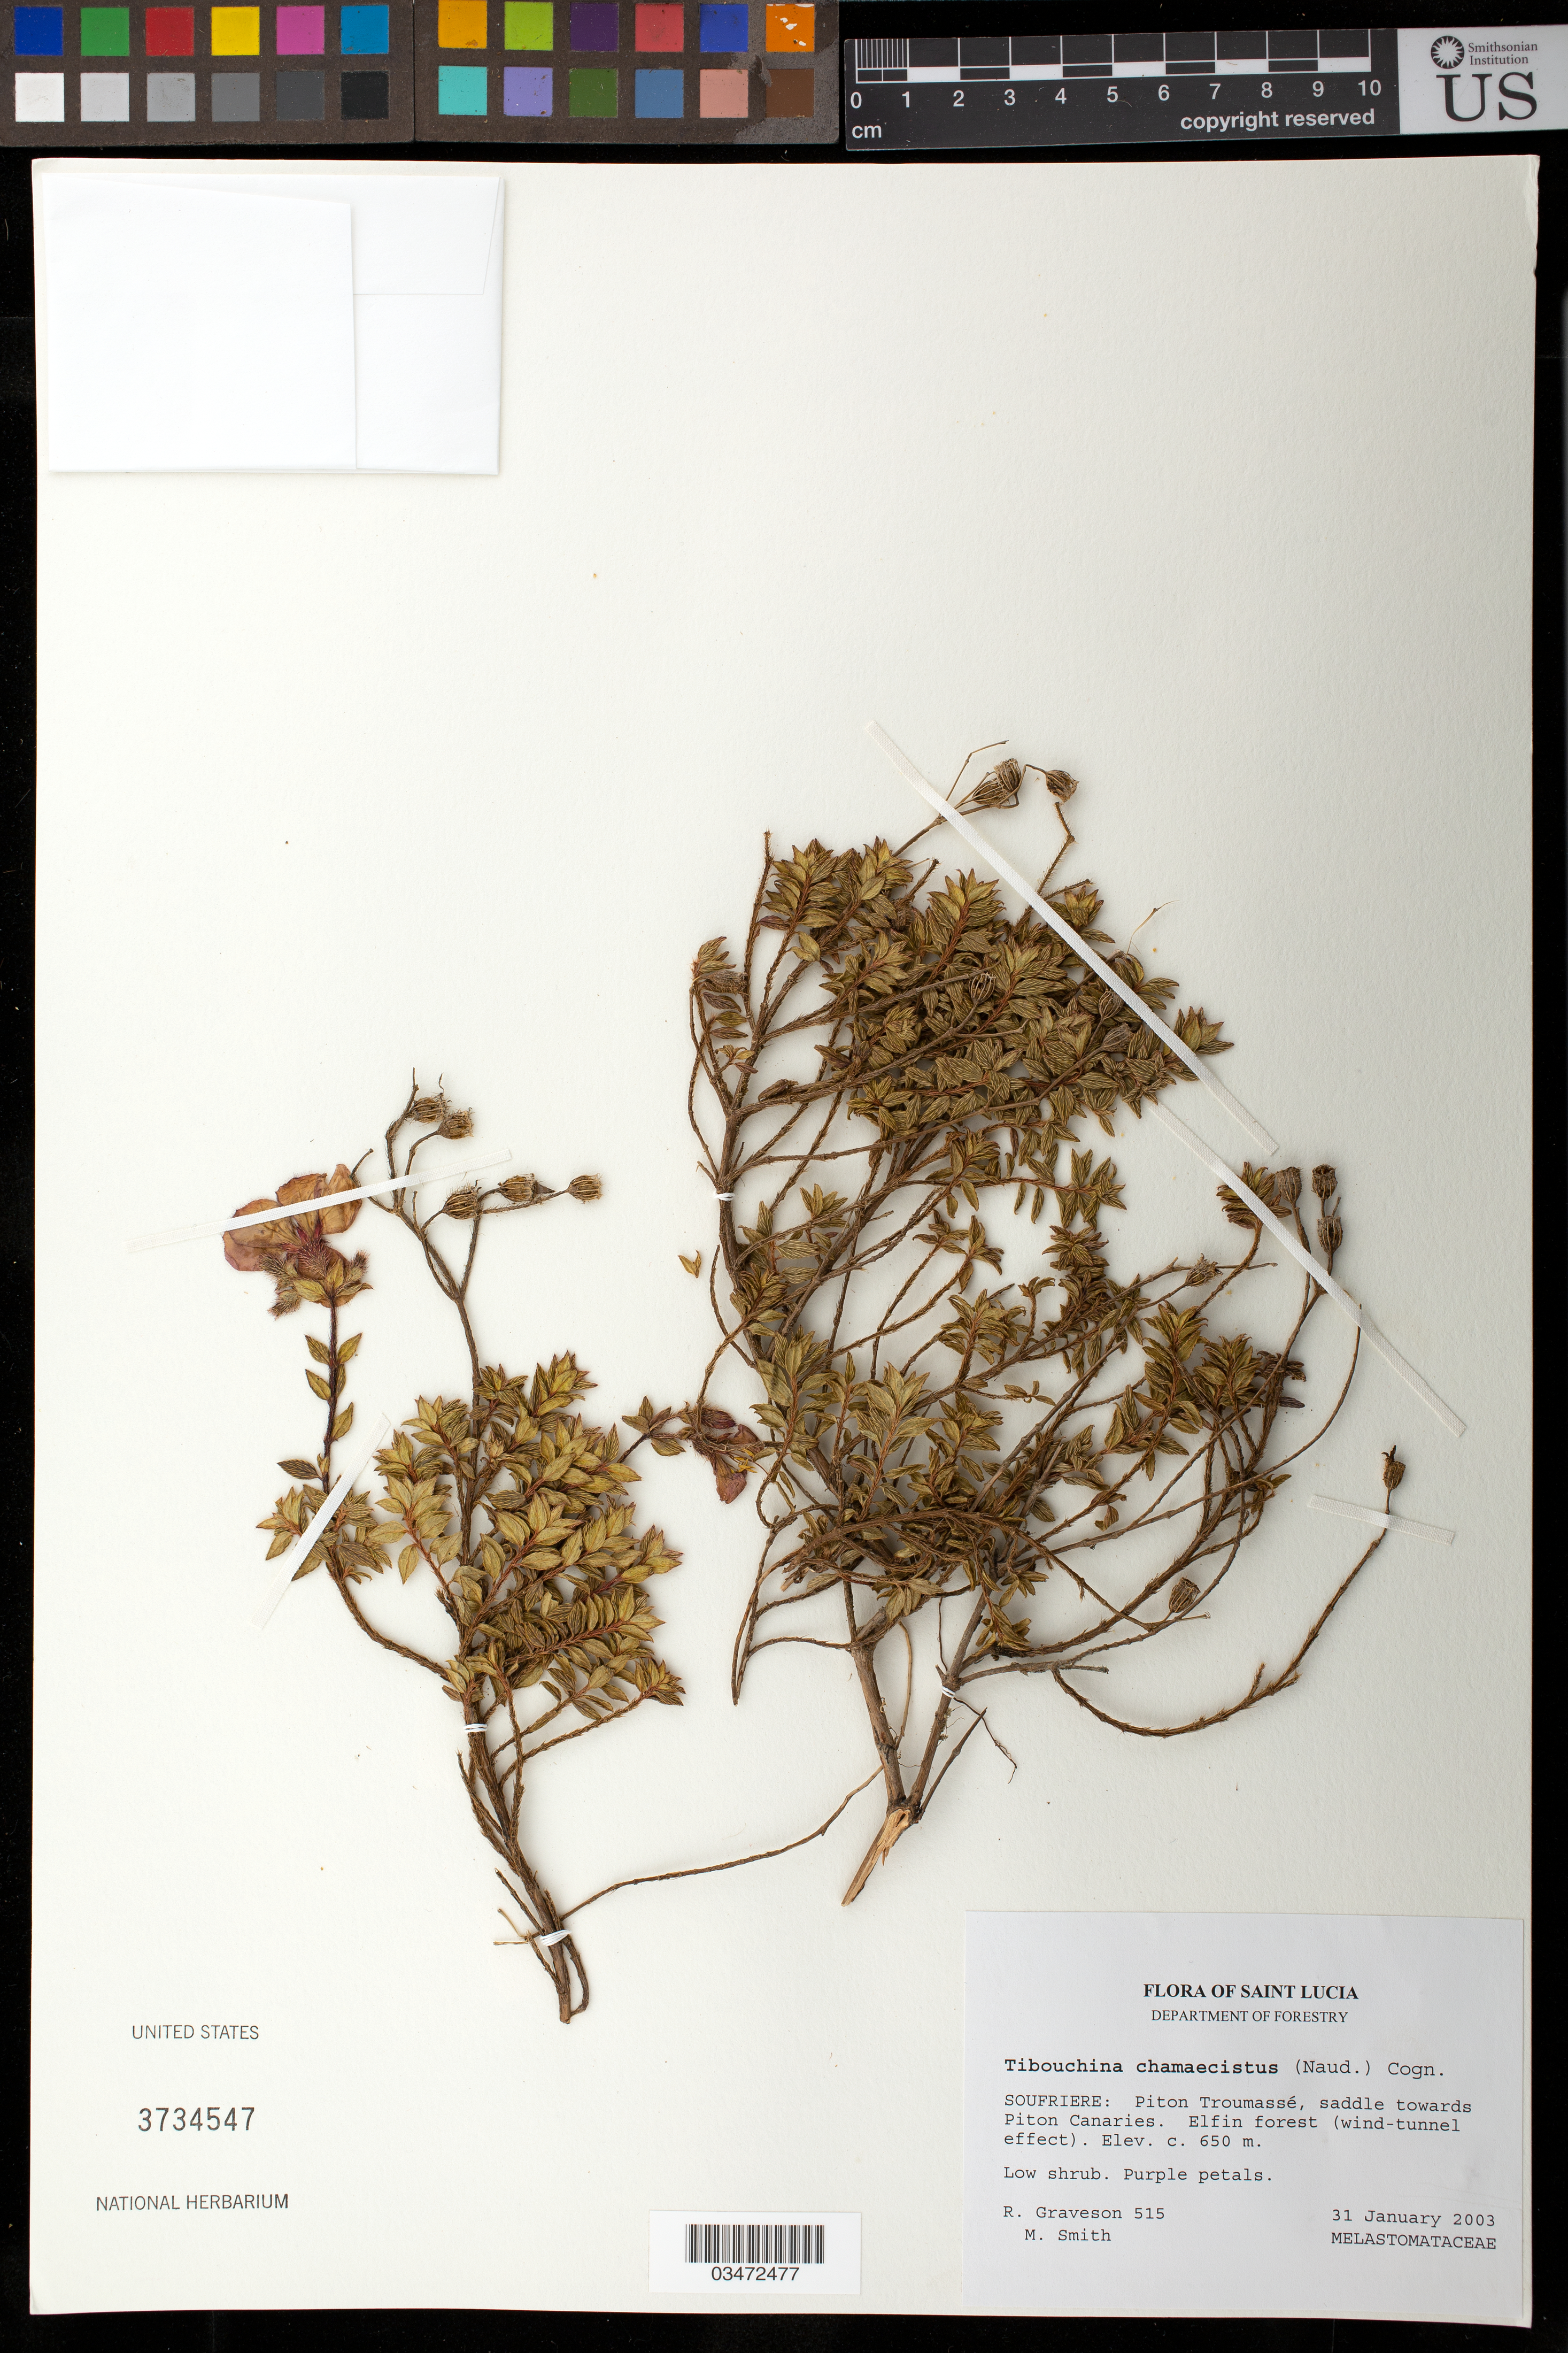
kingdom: Plantae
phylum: Tracheophyta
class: Magnoliopsida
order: Myrtales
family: Melastomataceae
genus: Chaetogastra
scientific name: Chaetogastra chamaecistus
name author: Griseb.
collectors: R. Graveson & M. Smith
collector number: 515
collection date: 2003-01-31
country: St. Lucia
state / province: Soufriere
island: St. Lucia I.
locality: Piton Troumassé, saddle towards Piton Canaries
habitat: Elfin forest (wind-tunnel effect)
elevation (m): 650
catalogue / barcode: US 3734547